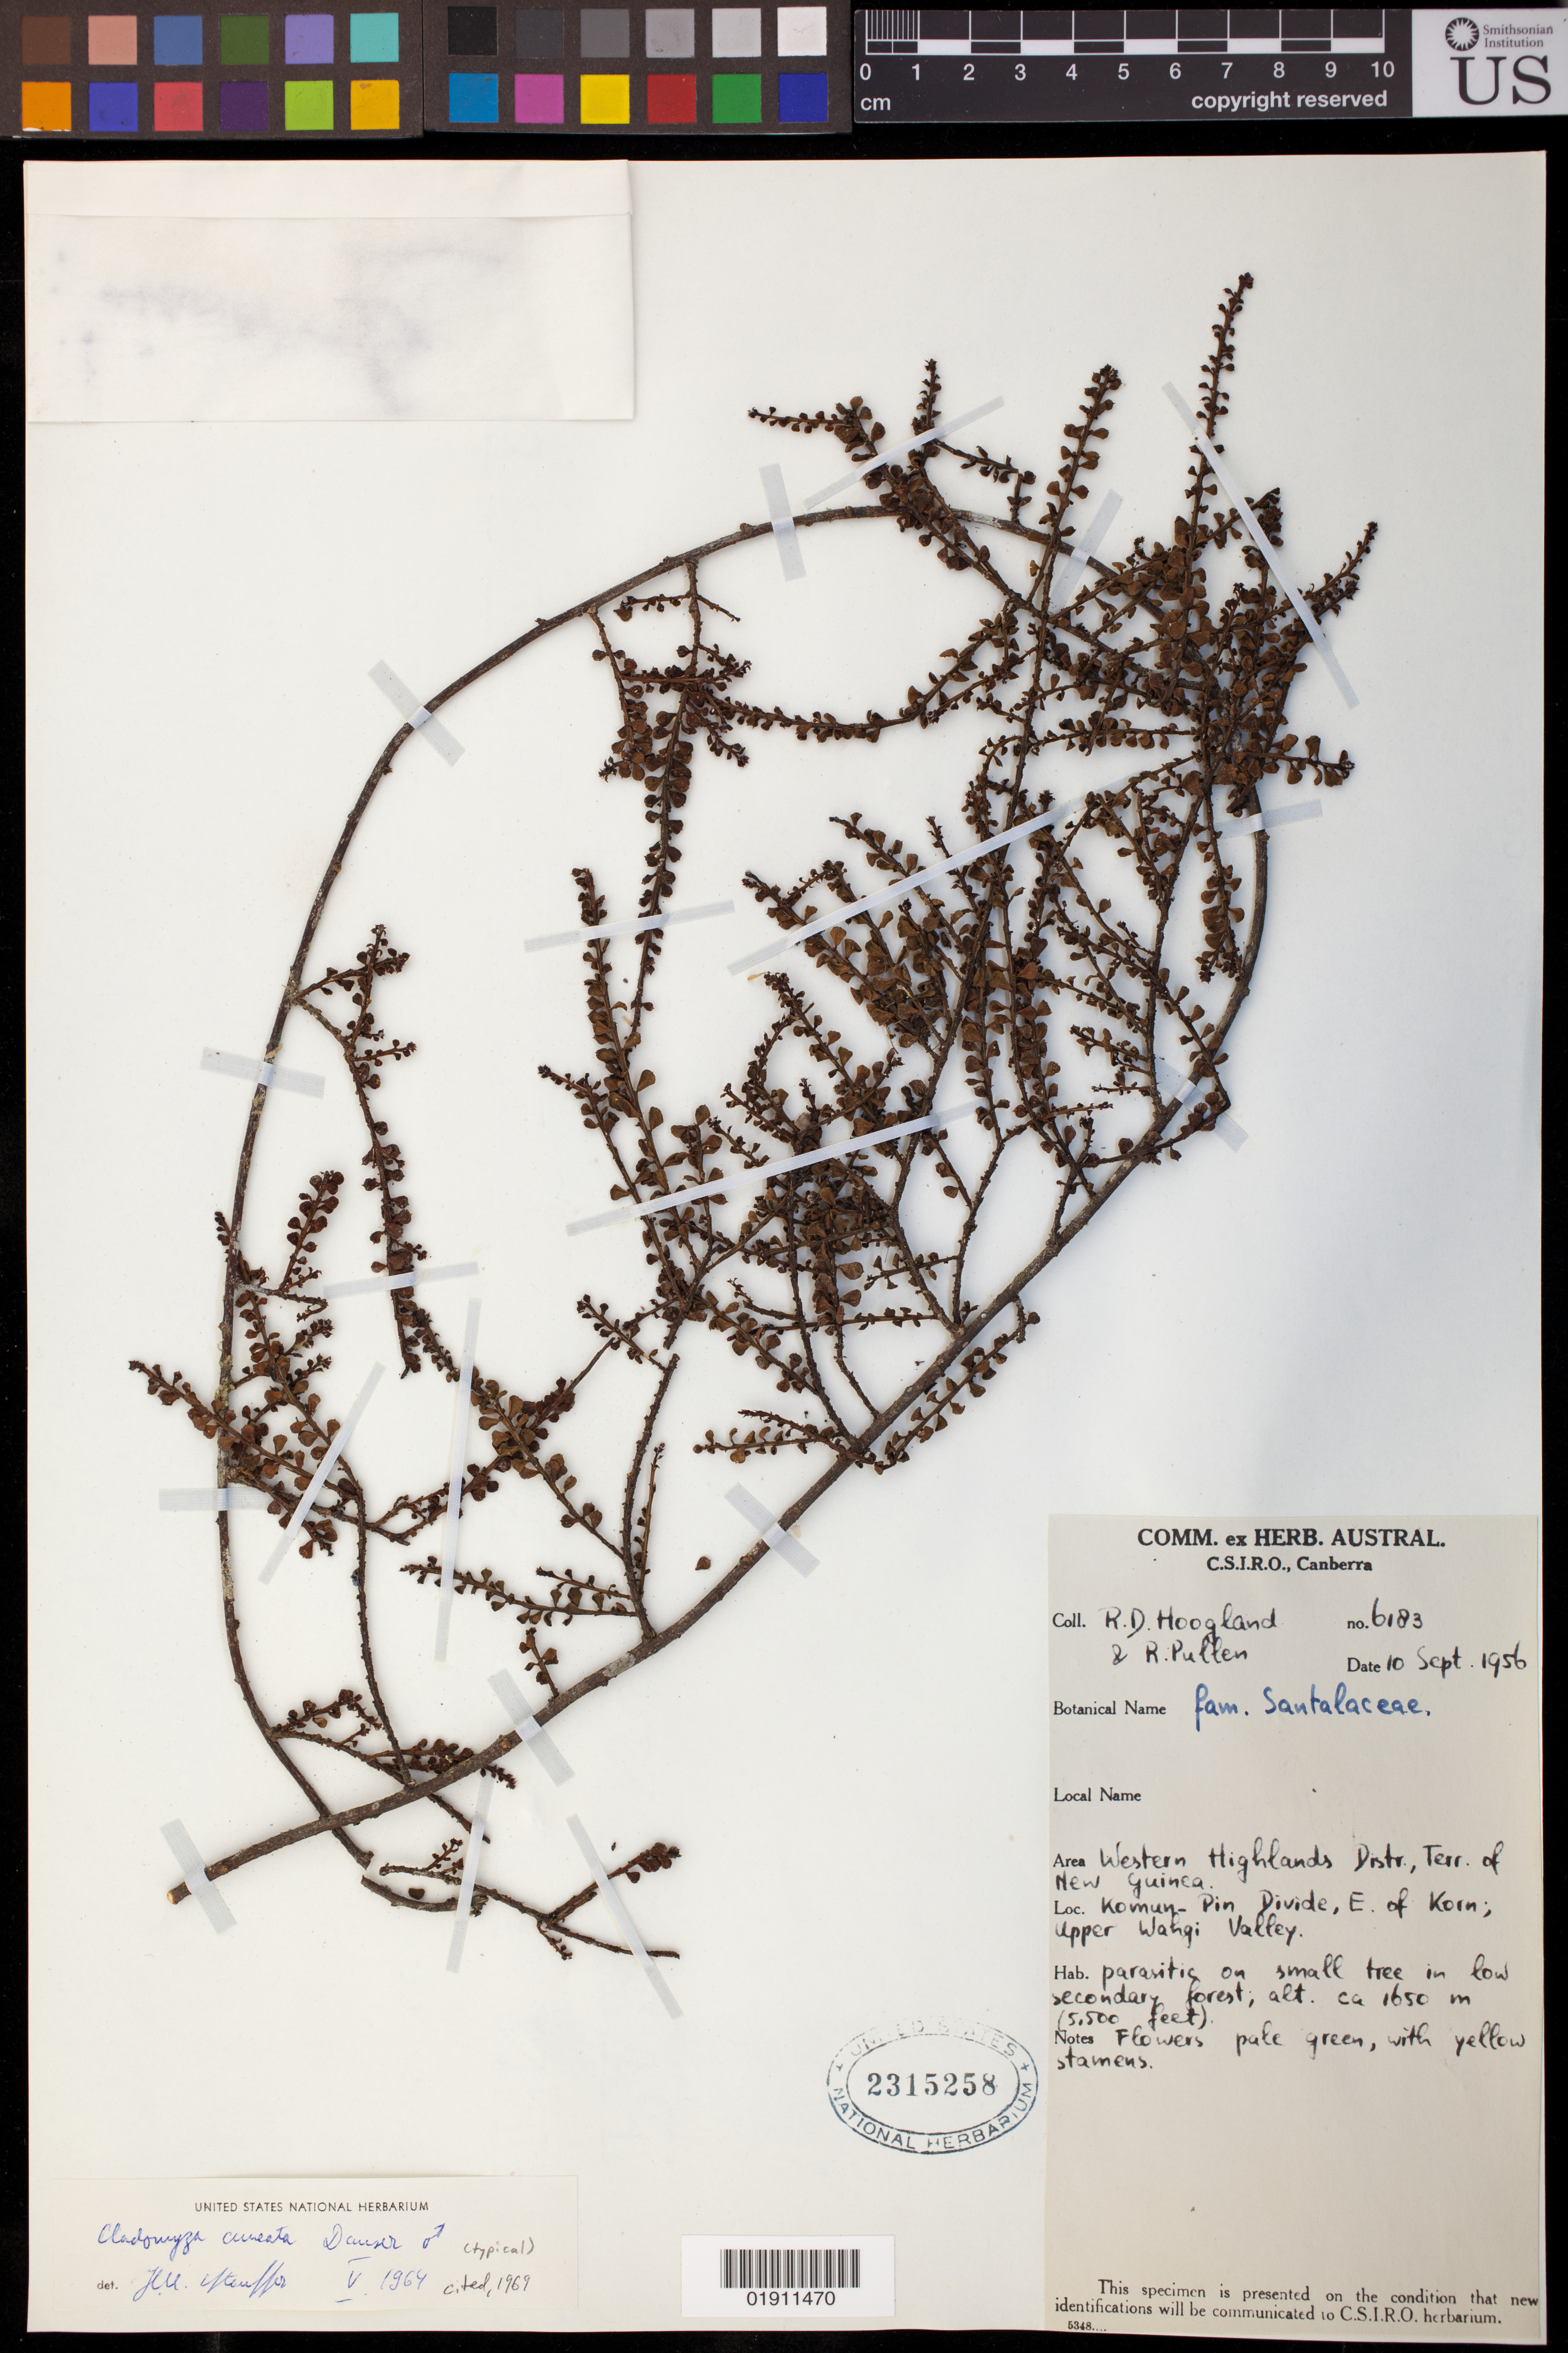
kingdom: Plantae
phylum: Tracheophyta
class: Magnoliopsida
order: Santalales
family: Amphorogynaceae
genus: Dendromyza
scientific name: Dendromyza cuneata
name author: (Danser) Byng & Christenh.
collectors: R. D. Hoogland & R. Pullen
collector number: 6183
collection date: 1956-09-10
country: Papua New Guinea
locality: Komun - Pin Divide, E of Korn; Upper Wahgi Valley; Western Highlands Distr.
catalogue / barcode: US 2315258